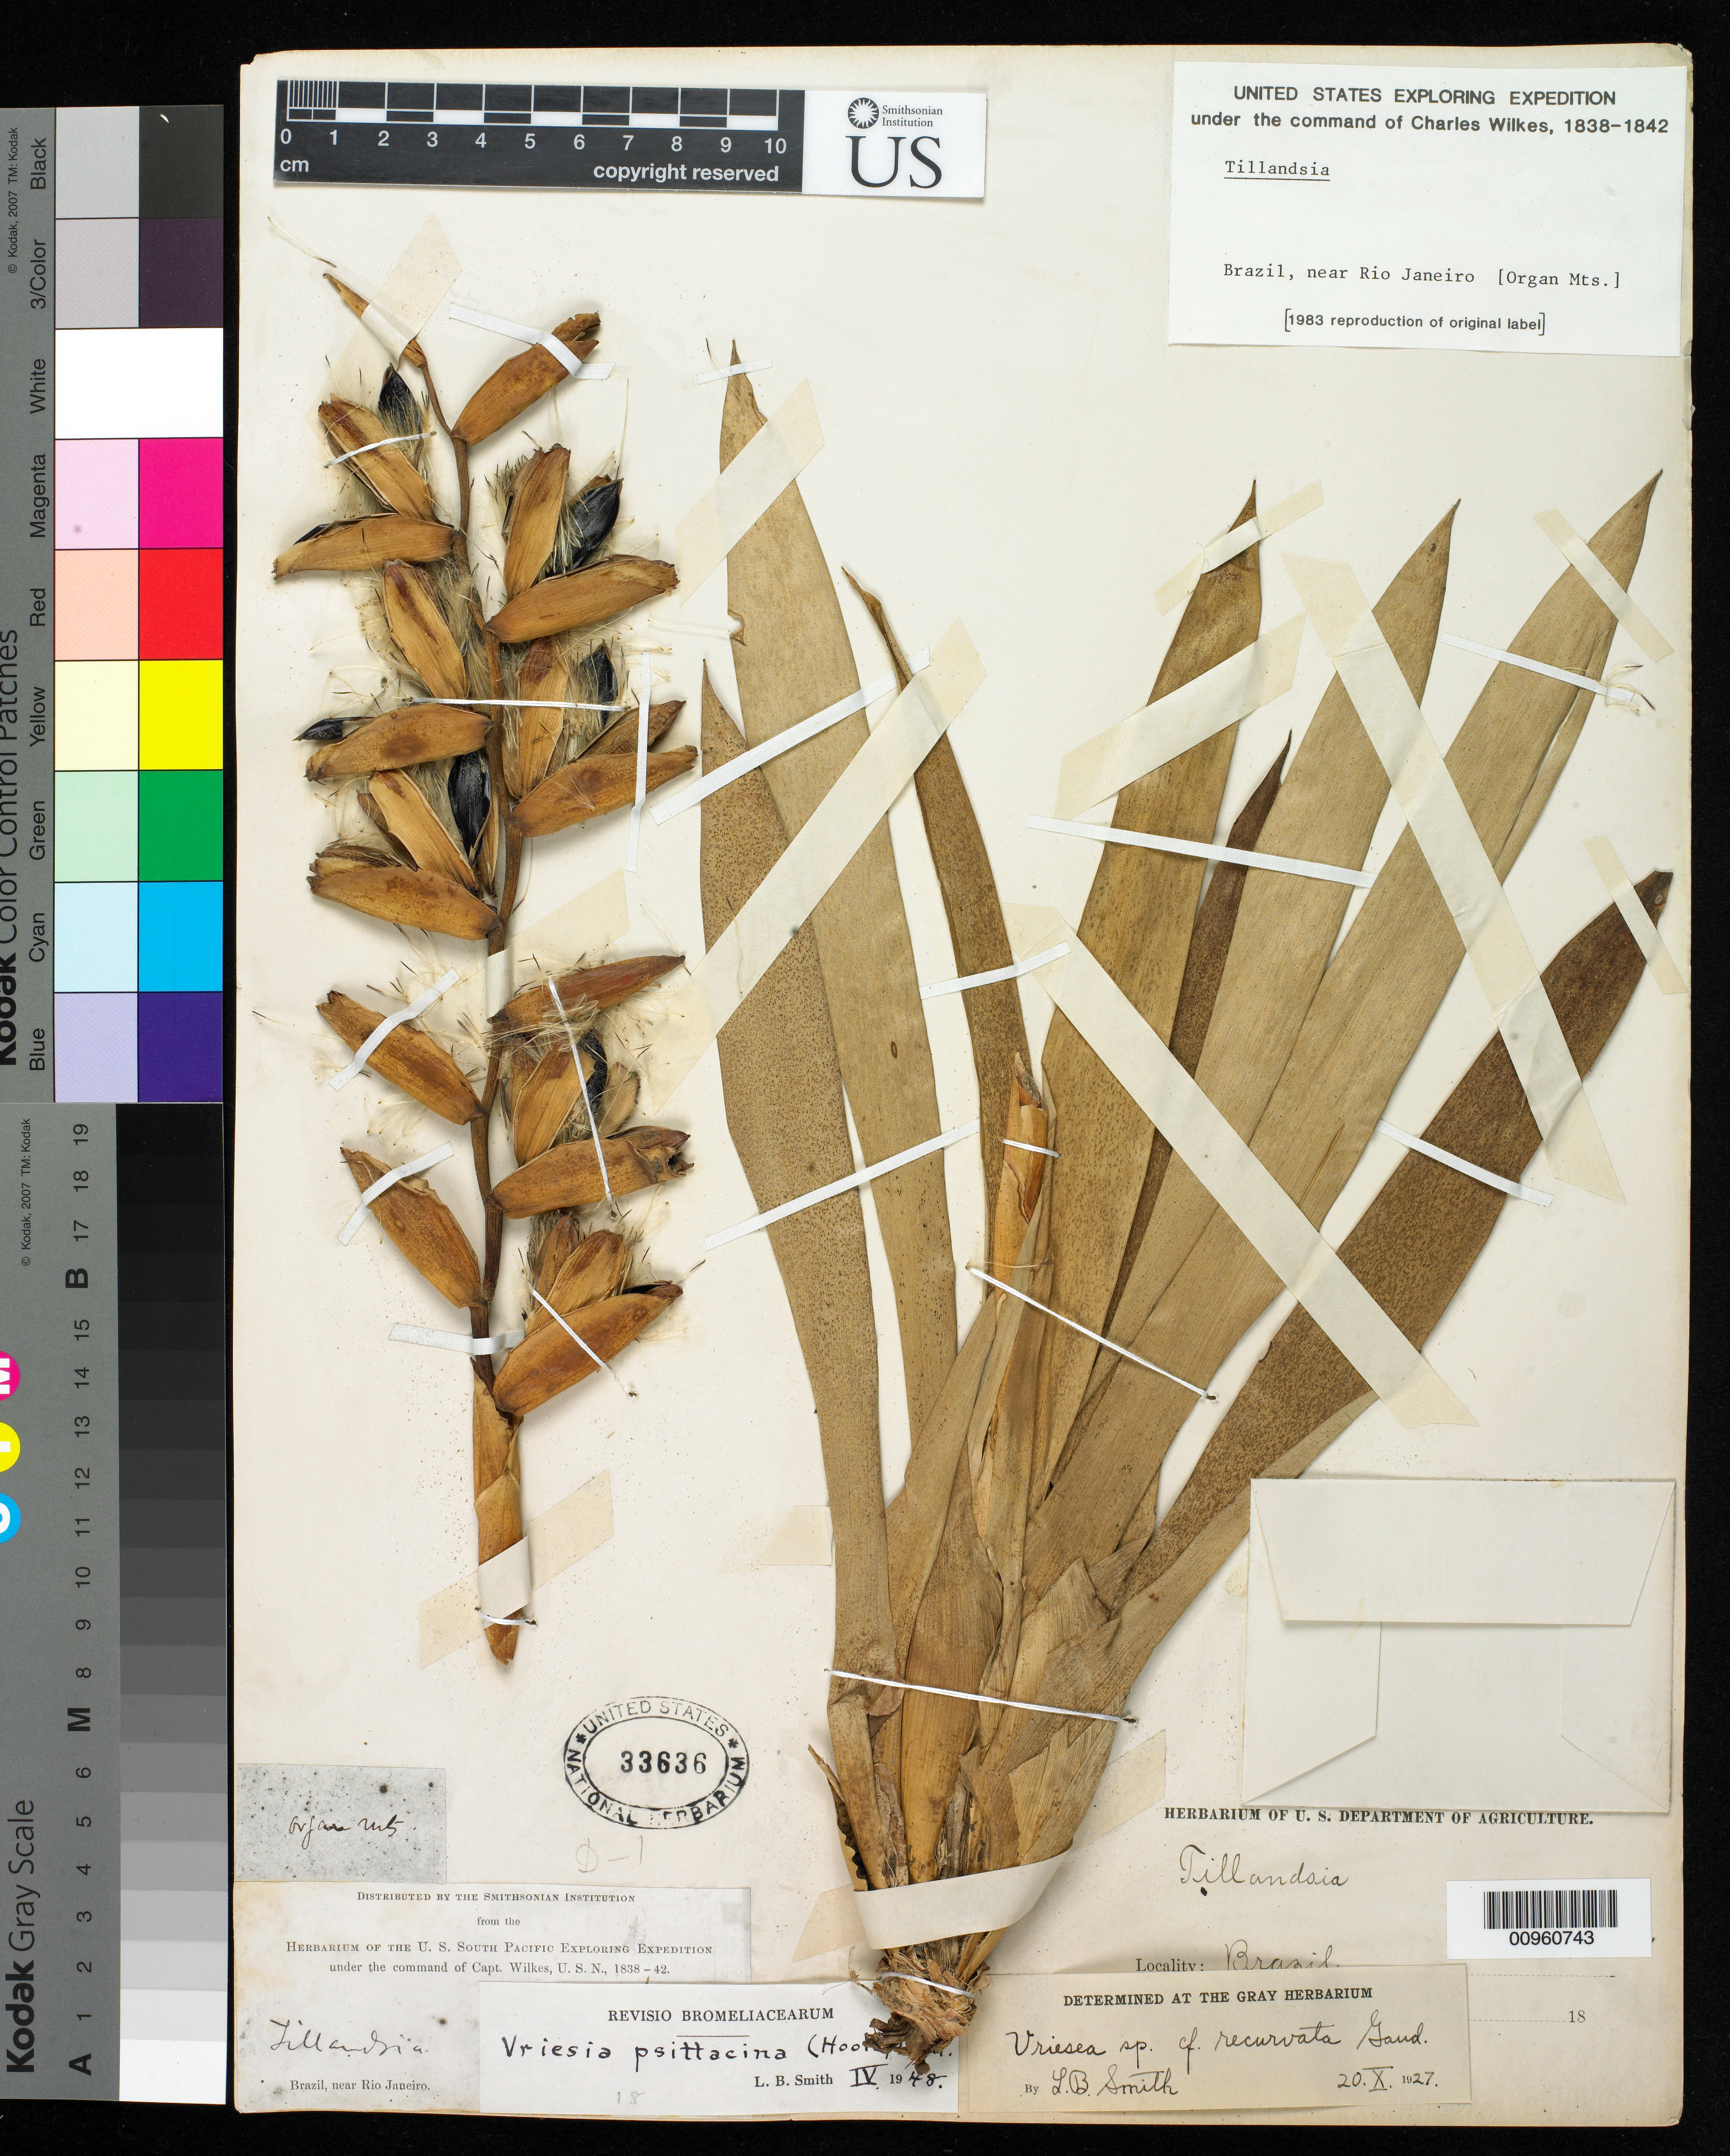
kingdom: Plantae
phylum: Tracheophyta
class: Liliopsida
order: Poales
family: Bromeliaceae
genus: Vriesea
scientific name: Vriesea psittacina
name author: (Hook.) Lindl.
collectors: Wilkes Explor. Exped.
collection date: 1838/1842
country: Brazil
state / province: Rio de Janeiro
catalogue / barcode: US 33636